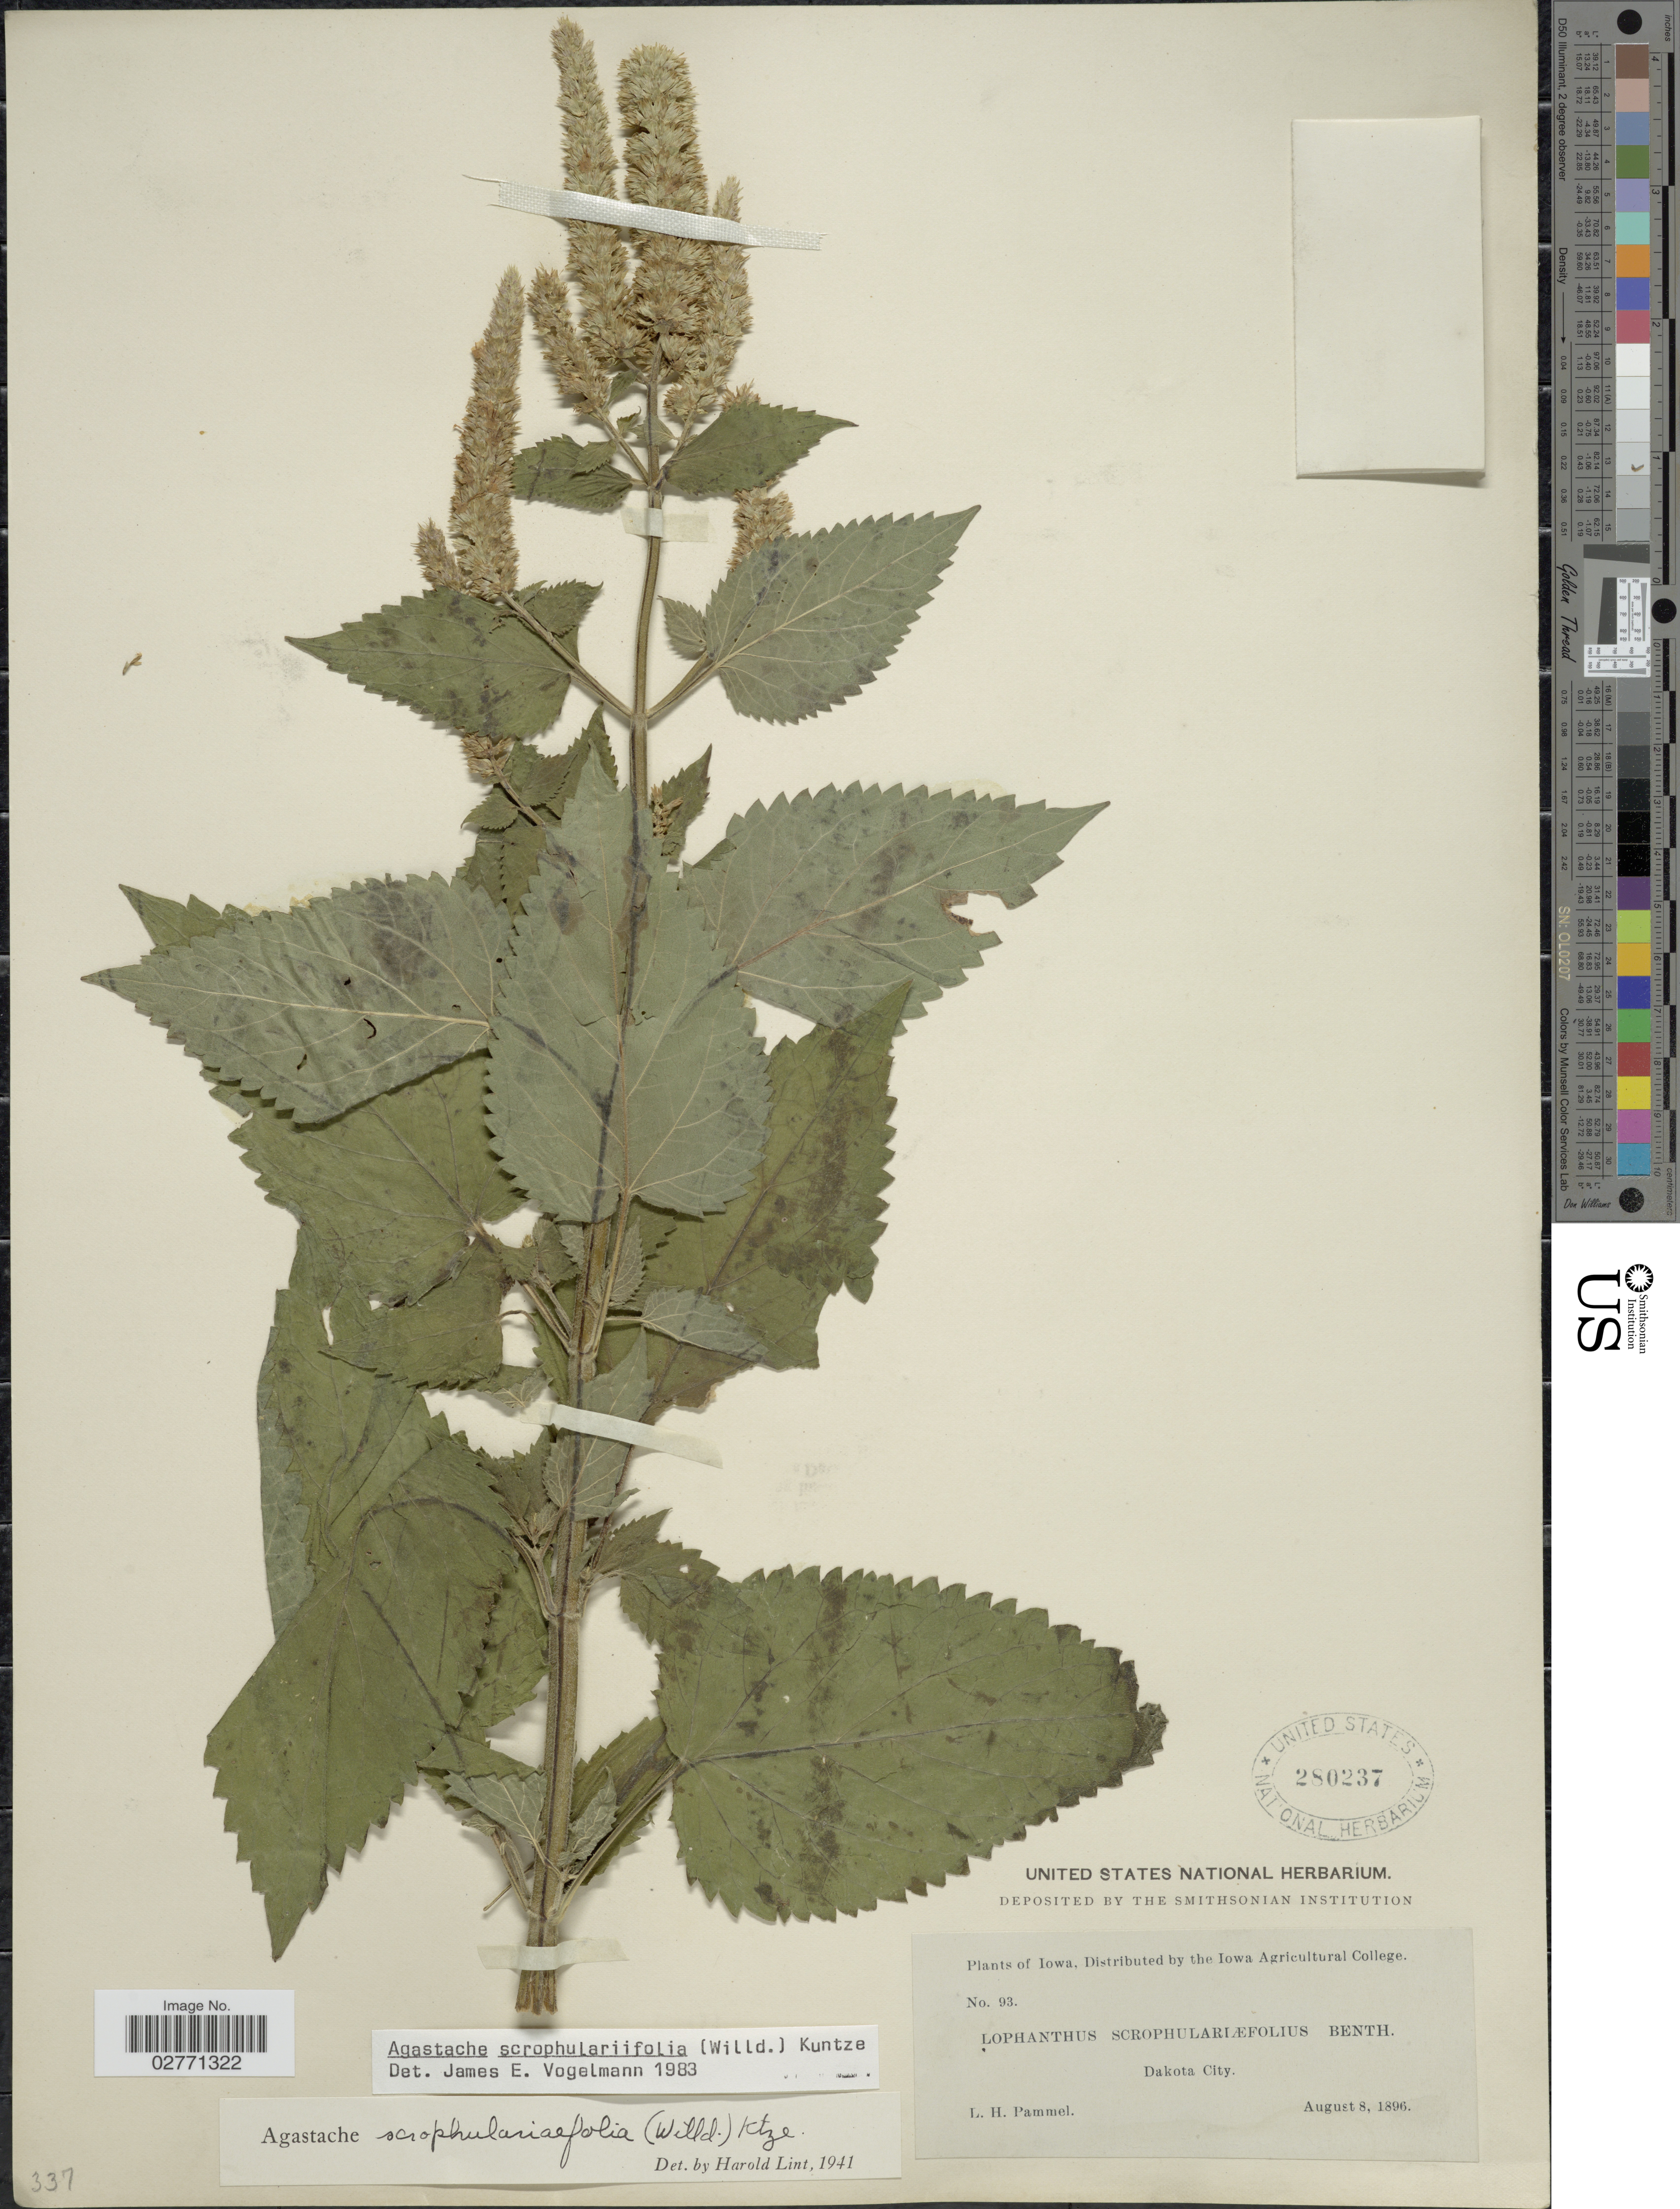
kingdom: Plantae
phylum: Tracheophyta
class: Magnoliopsida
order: Lamiales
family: Lamiaceae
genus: Agastache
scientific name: Agastache scrophulariifolia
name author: (Willd.) Kuntze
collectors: L. Pammell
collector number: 93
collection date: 1896-08-08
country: United States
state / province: Iowa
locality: Dakota City.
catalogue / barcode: US 280237